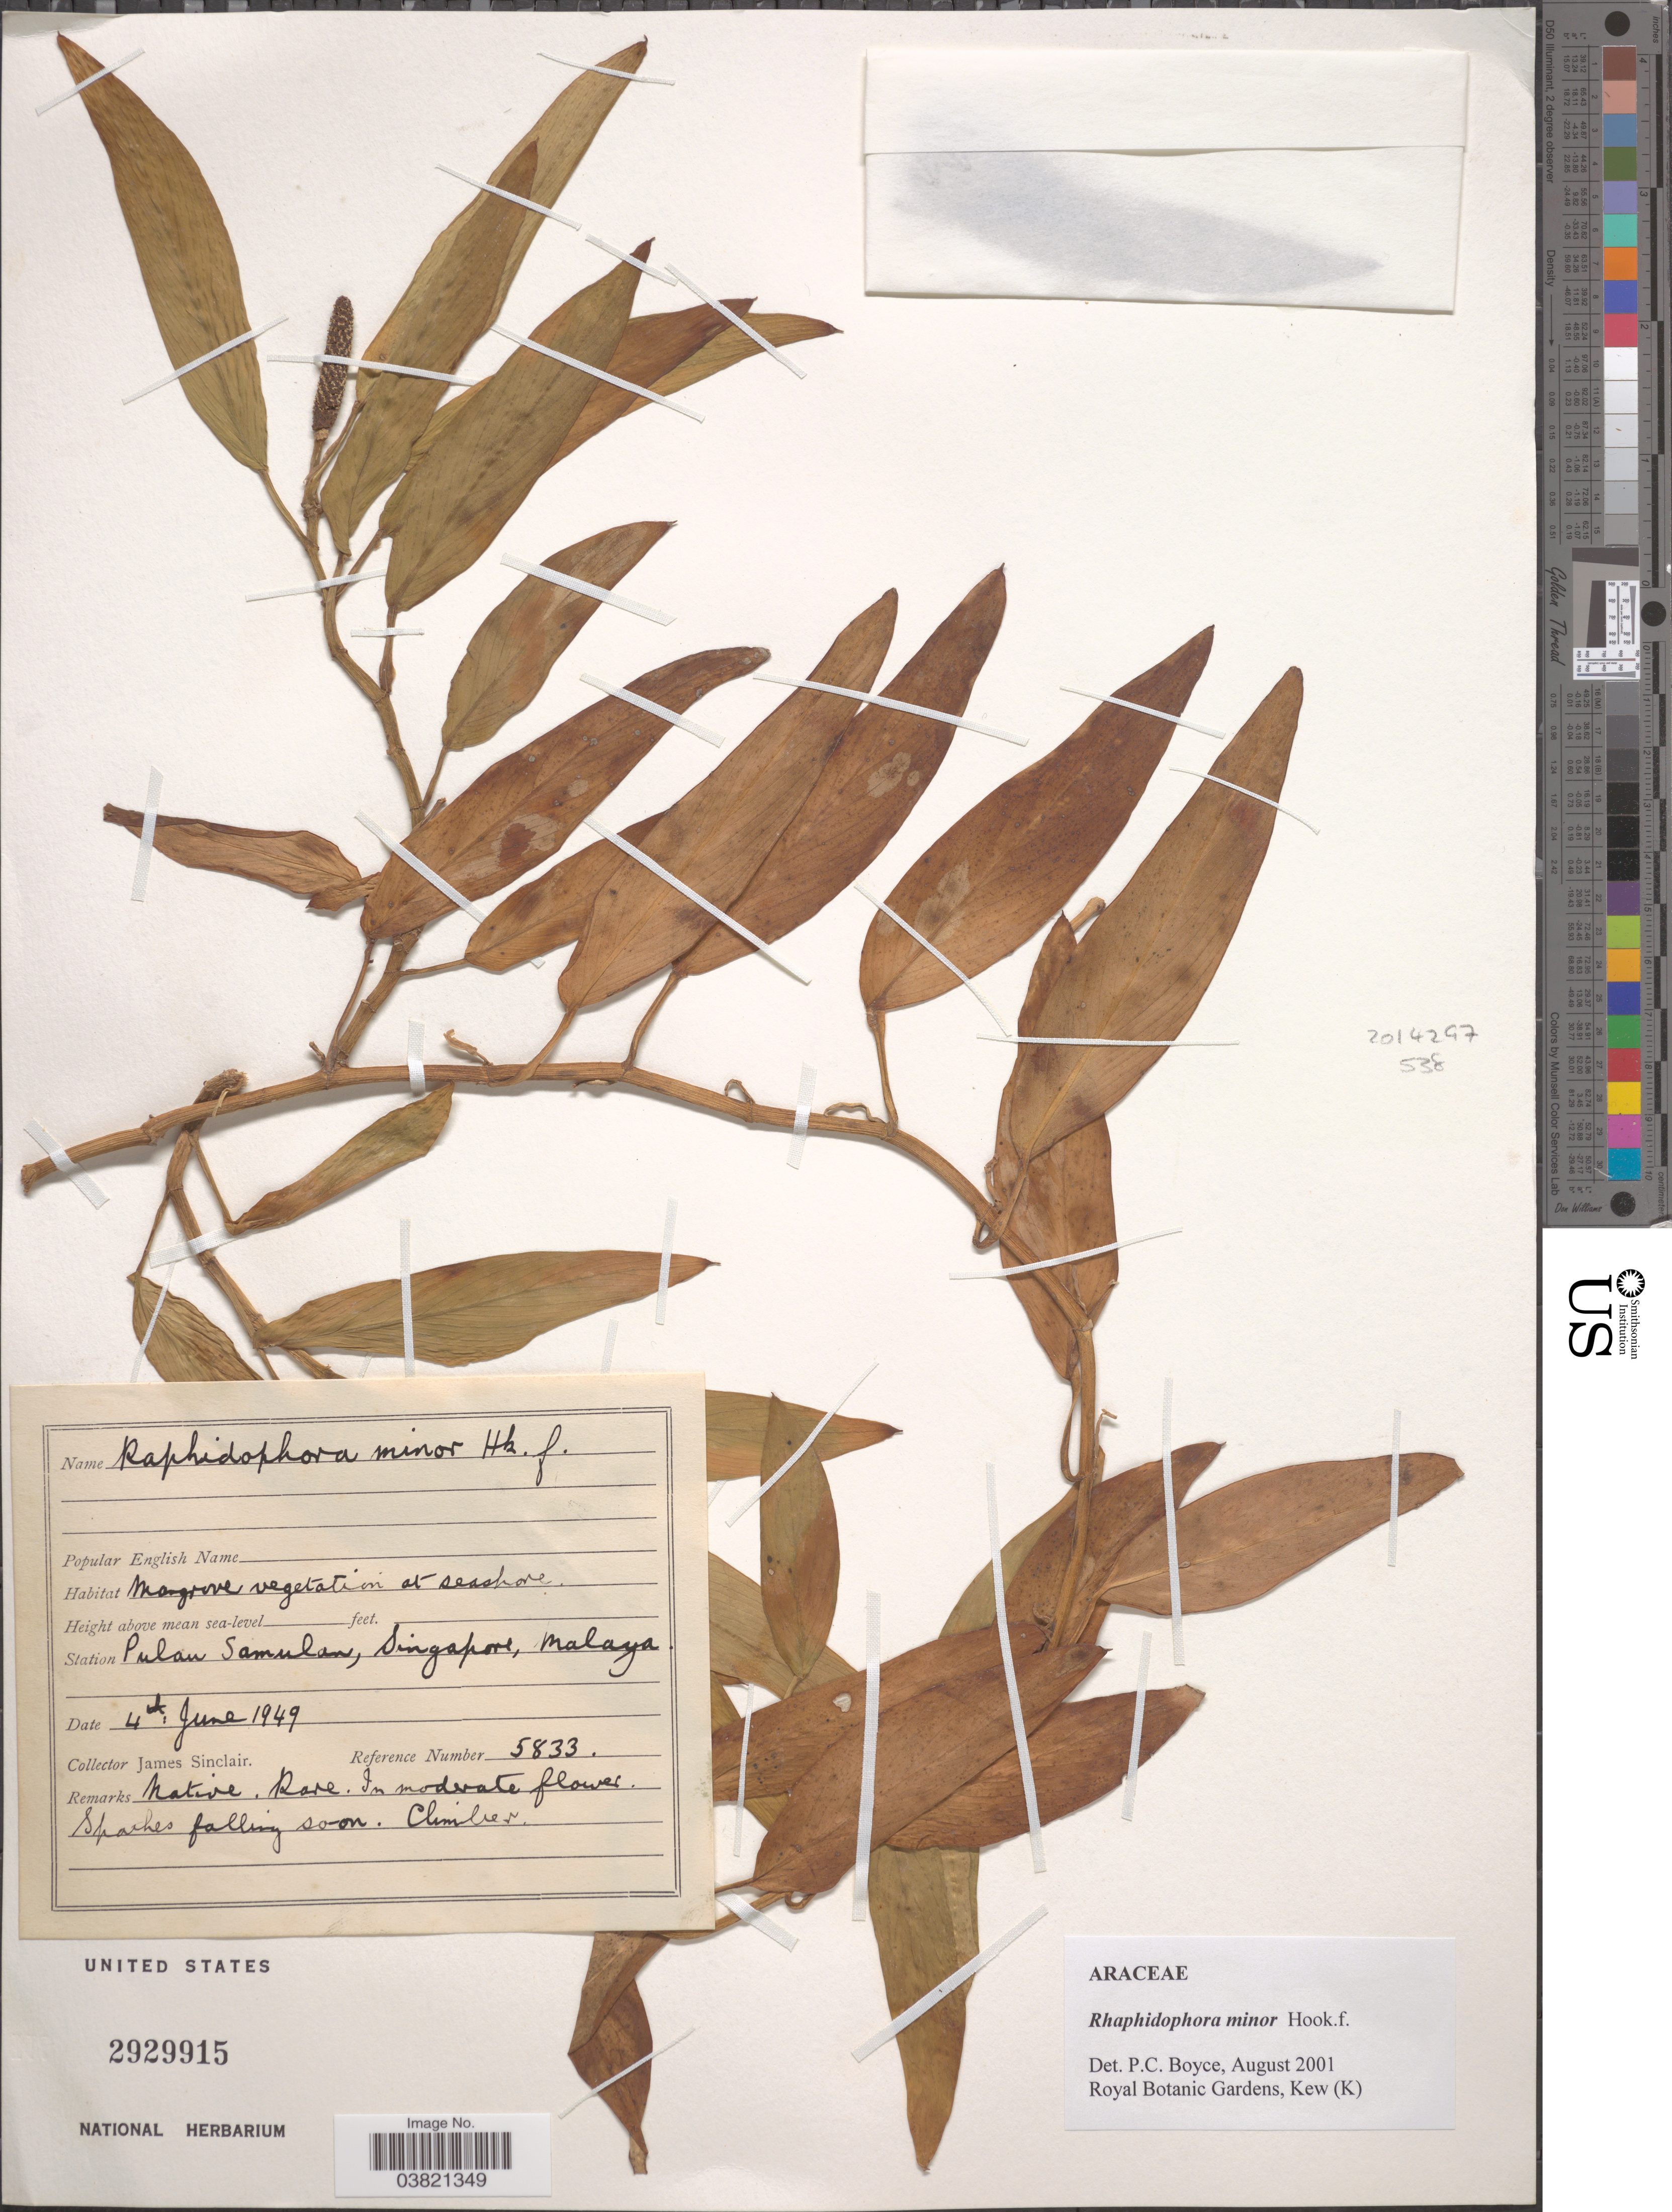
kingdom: Plantae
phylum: Tracheophyta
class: Liliopsida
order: Alismatales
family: Araceae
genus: Rhaphidophora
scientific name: Rhaphidophora minor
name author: Hook. f.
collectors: J. Sinclair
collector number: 5833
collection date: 1949-06-04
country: Singapore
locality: Station Pulau Samulan, Malaya.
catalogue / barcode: US 2929915